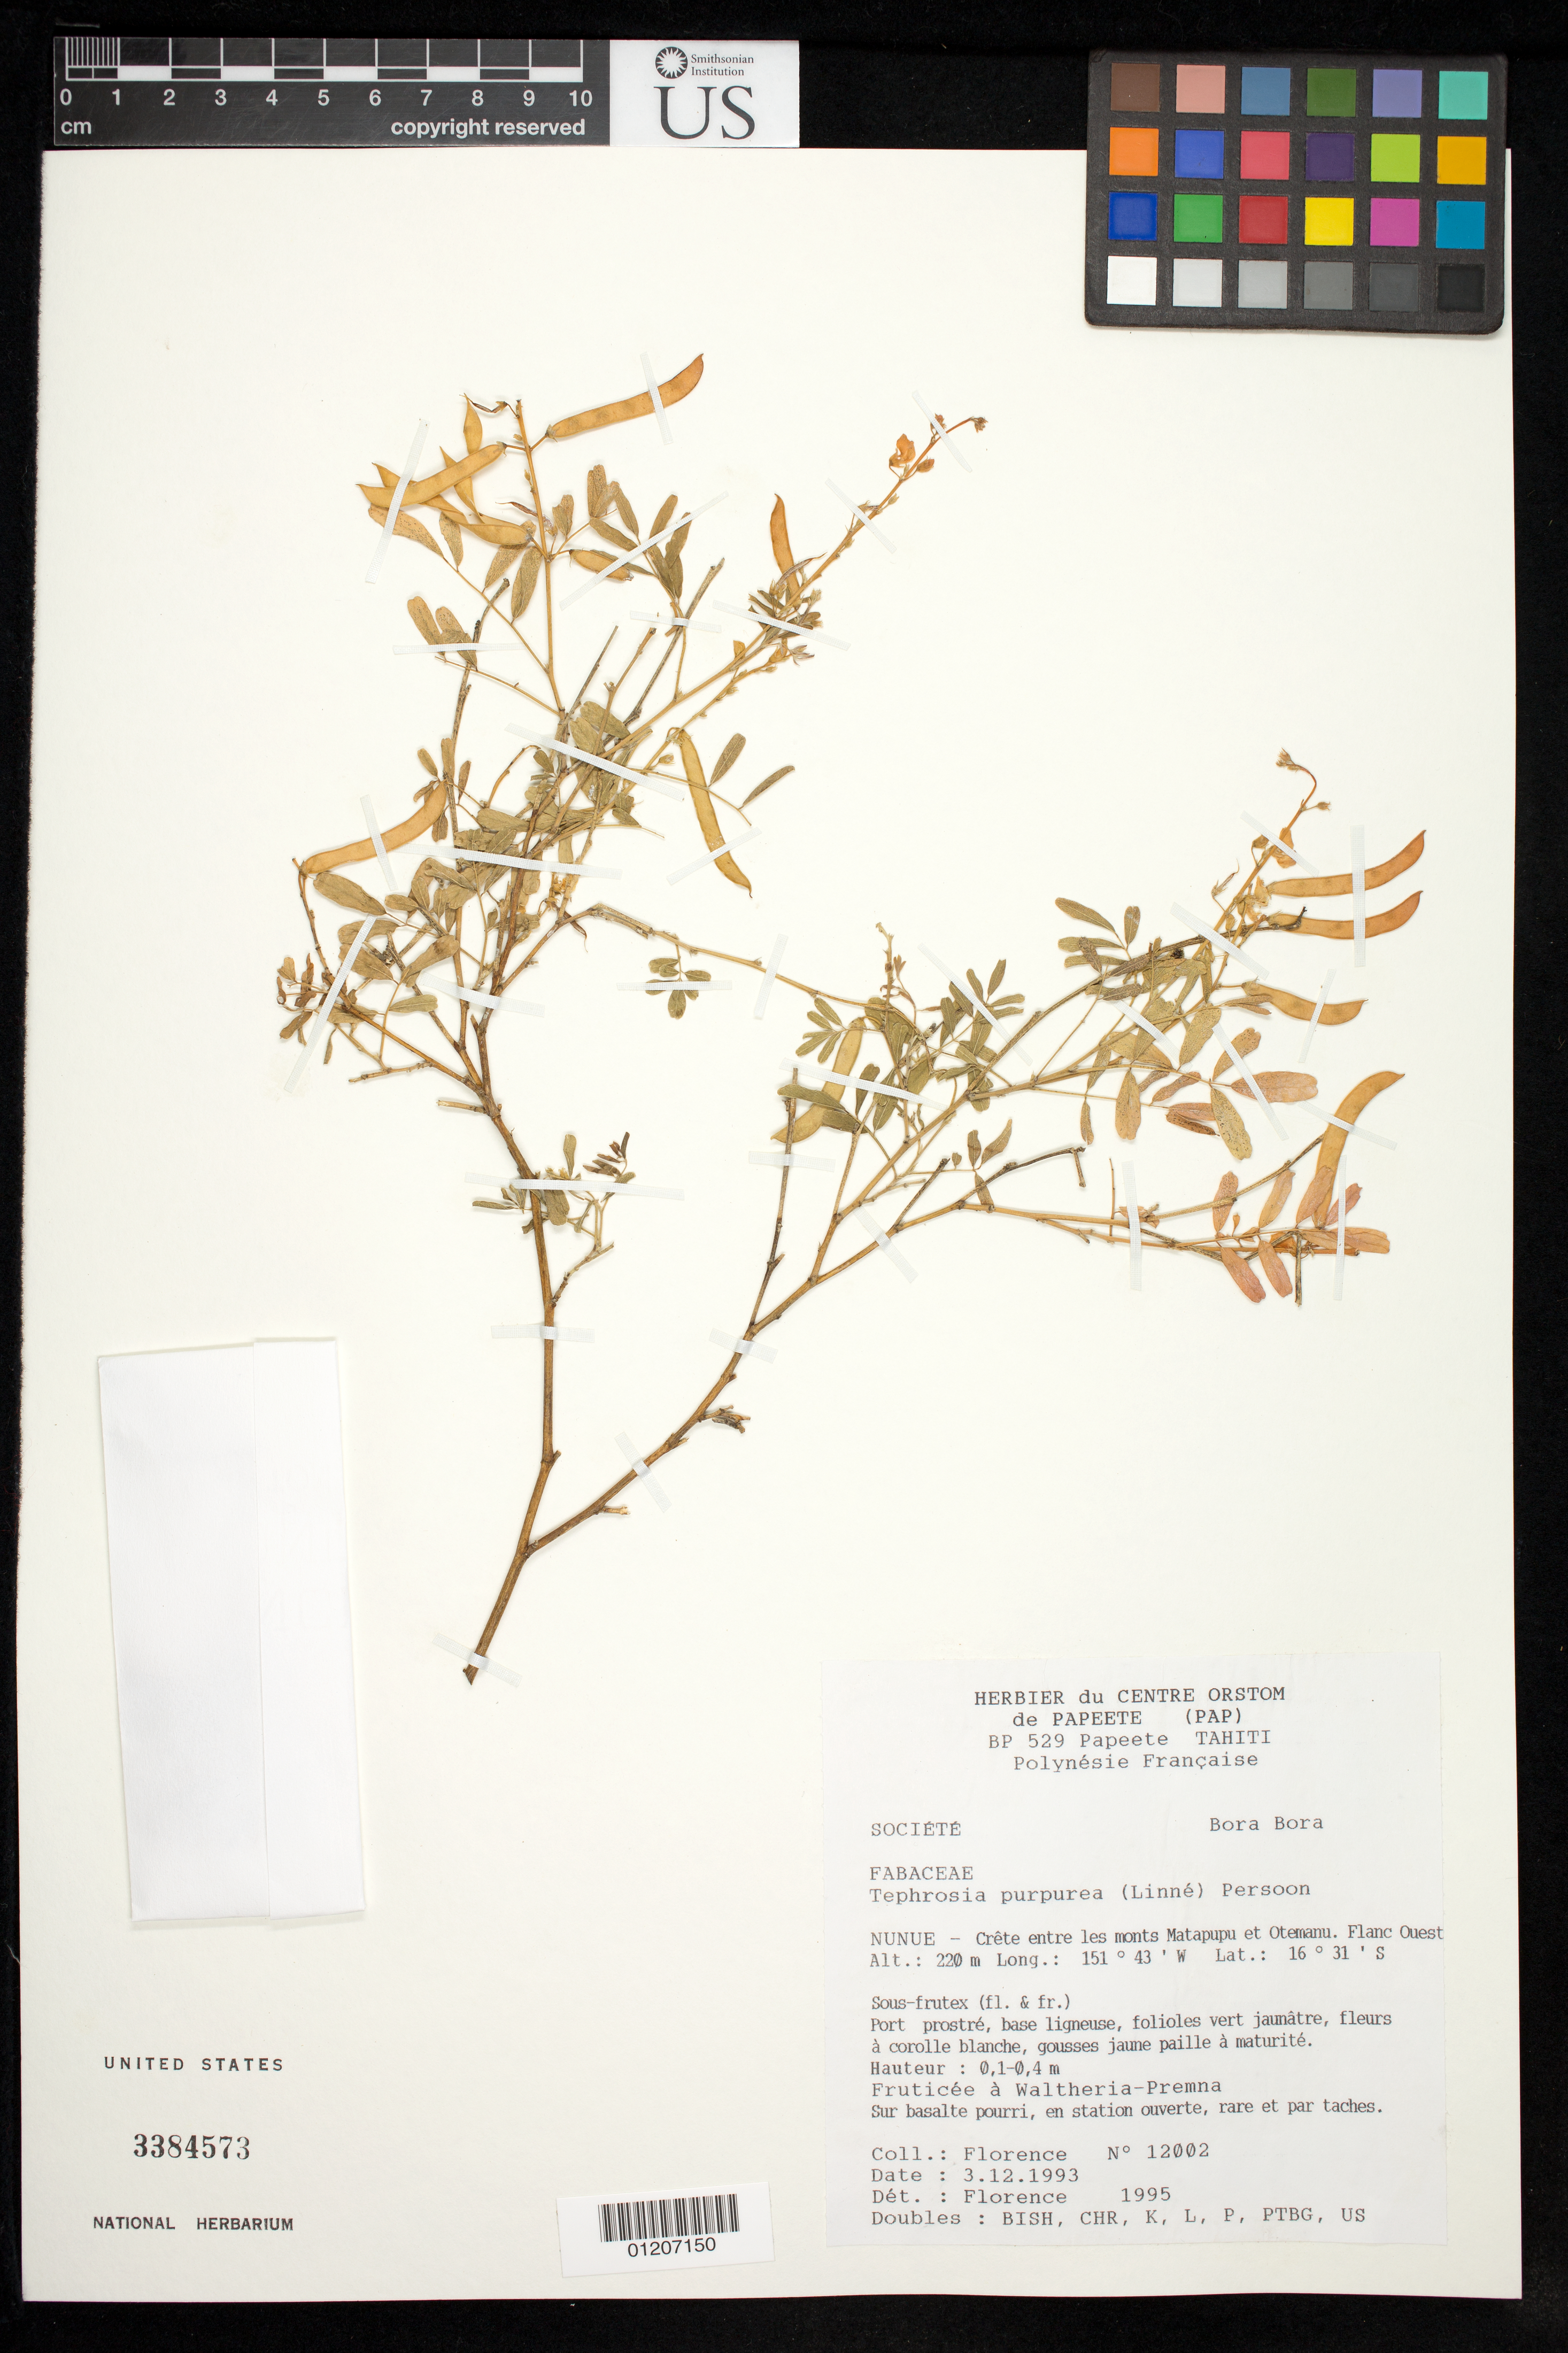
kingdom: Plantae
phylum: Tracheophyta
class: Magnoliopsida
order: Fabales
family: Fabaceae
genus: Tephrosia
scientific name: Tephrosia purpurea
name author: (L.) Pers.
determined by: Florence, J.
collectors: J. Florence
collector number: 12002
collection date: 1993-12-03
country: French Polynesia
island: Bora Bora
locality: Crète entre les monts Matapupu et Otemanu Flanc Ouest.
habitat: Fruticèe à Waltheria-Premna. en station ouverte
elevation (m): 225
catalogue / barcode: US 3384573